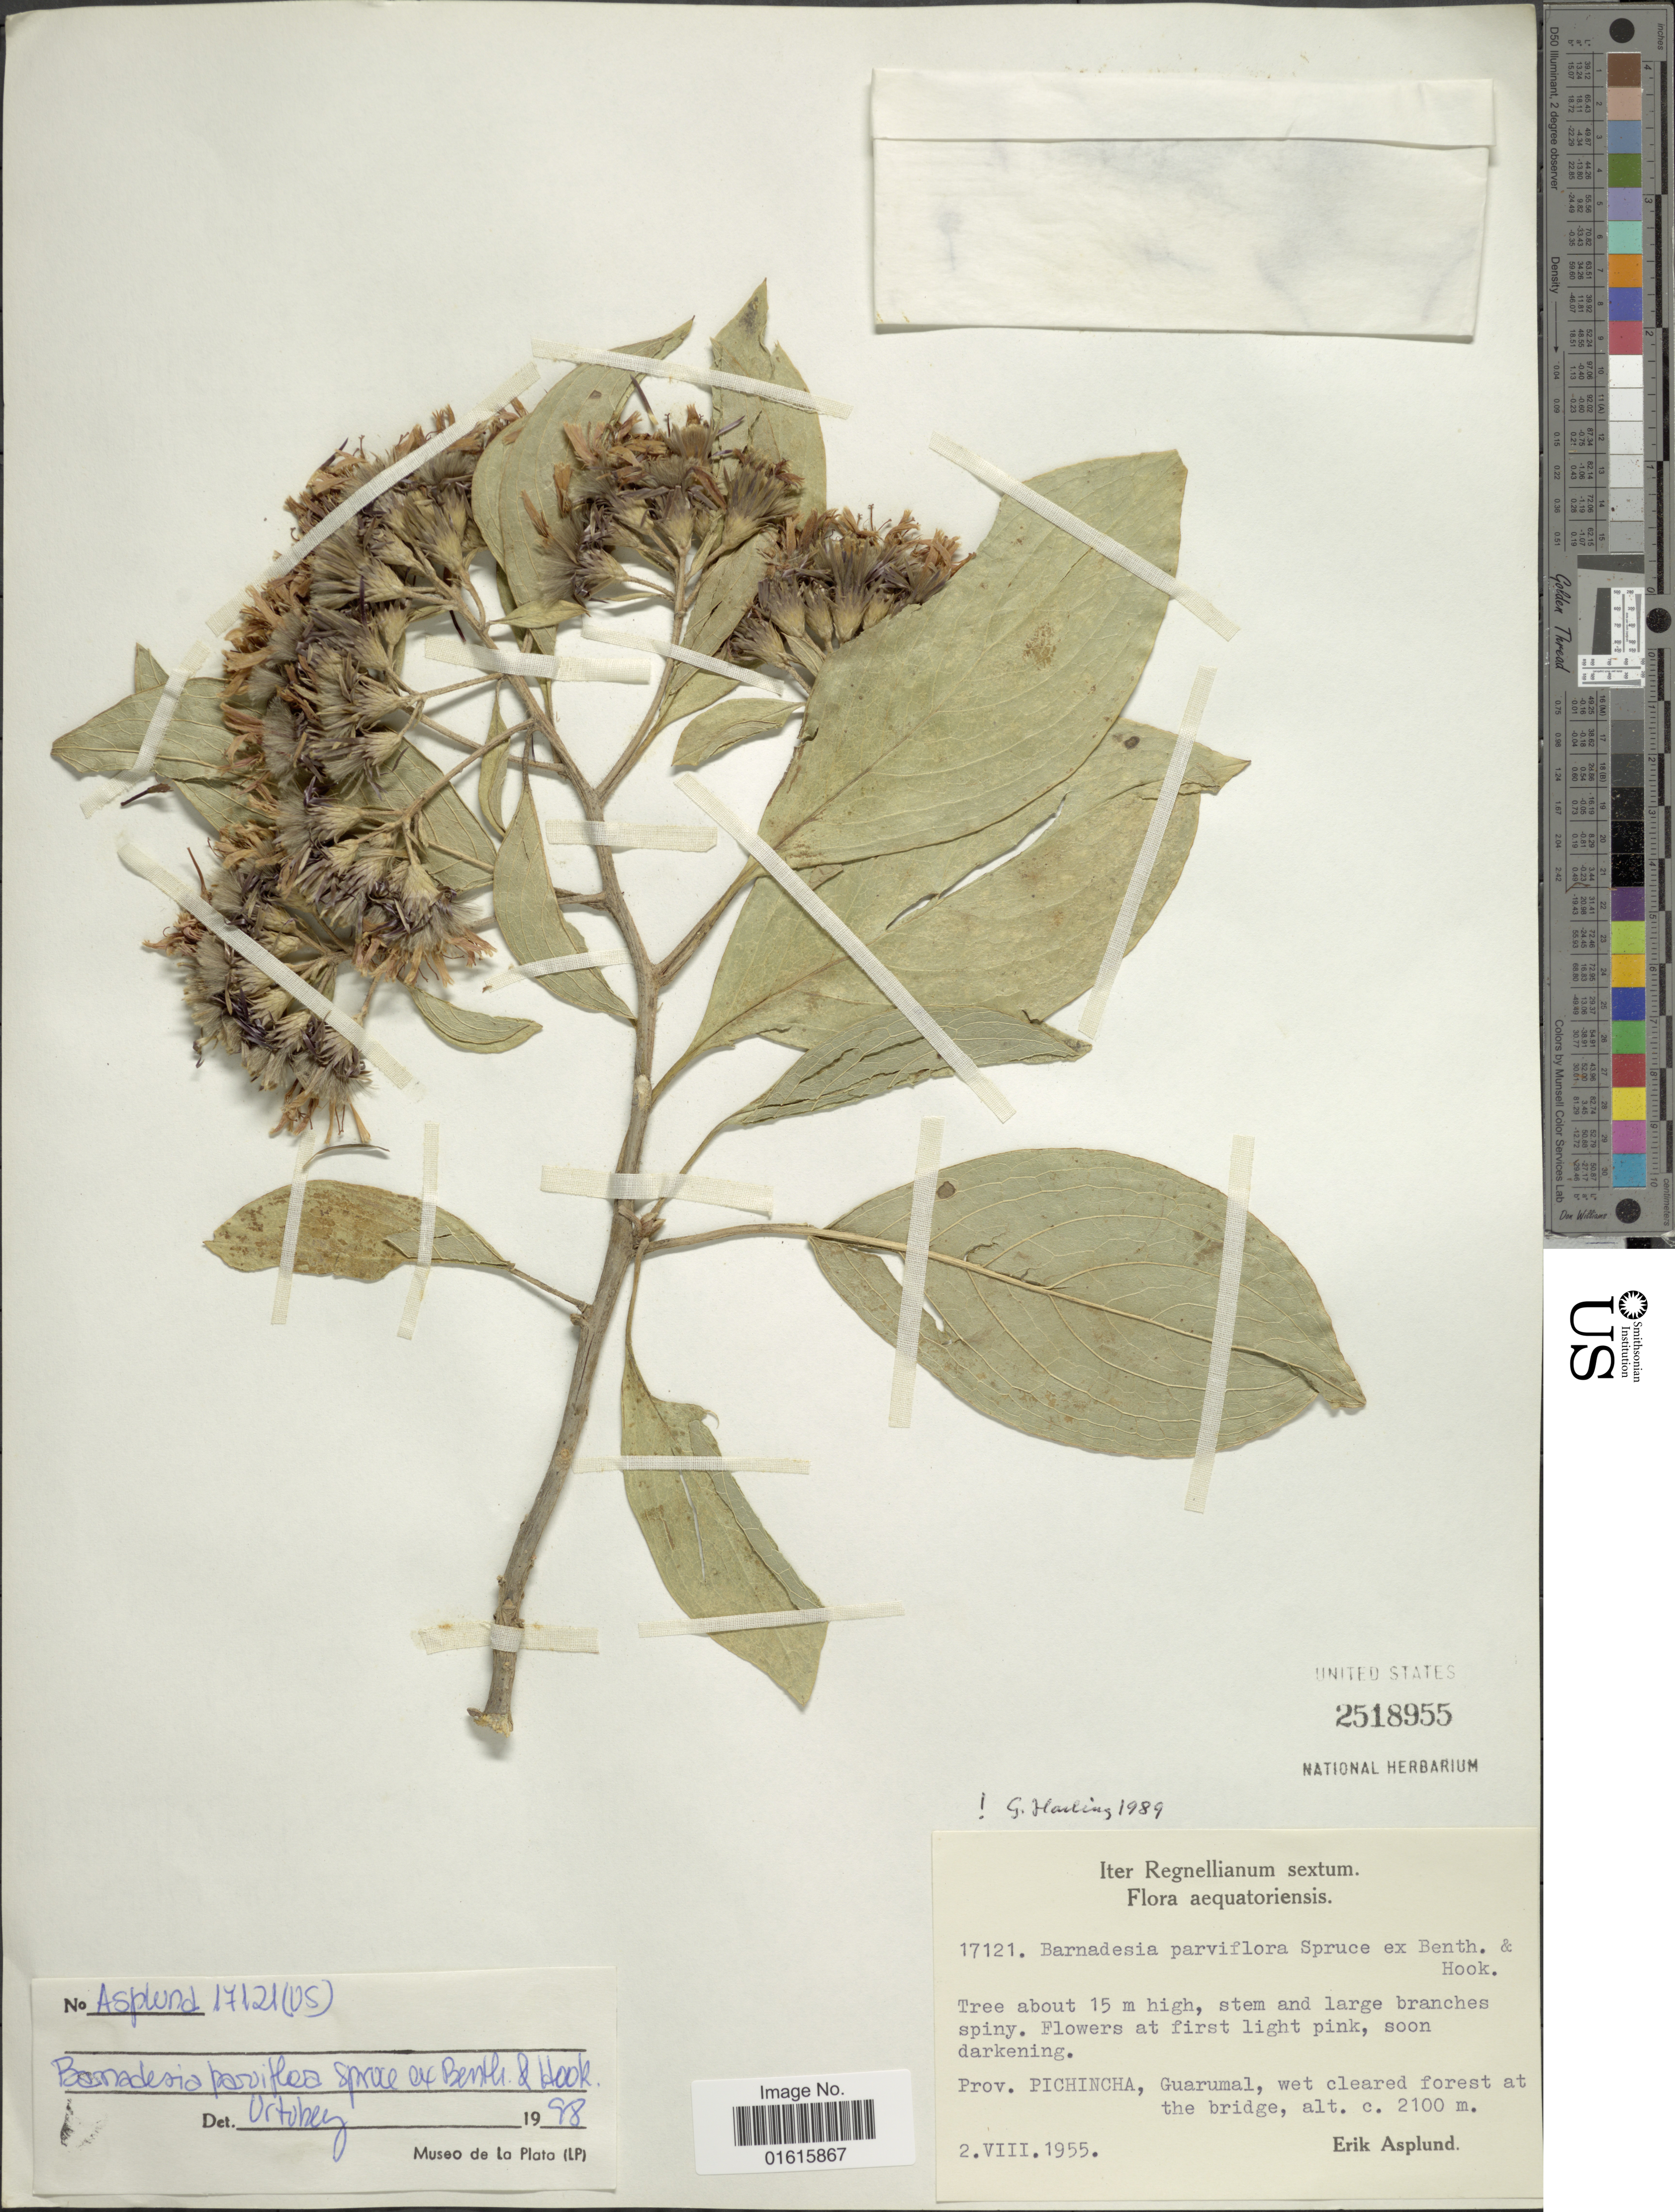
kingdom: Plantae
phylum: Tracheophyta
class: Magnoliopsida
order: Asterales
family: Asteraceae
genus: Barnadesia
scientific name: Barnadesia parviflora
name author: Spruce ex Benth. & Hook. f.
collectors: E. Asplund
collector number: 17121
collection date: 1955-08-02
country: Ecuador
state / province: Pichincha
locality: Guarumal, wet cleared forest at the bridge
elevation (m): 2100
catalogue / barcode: US 2518955